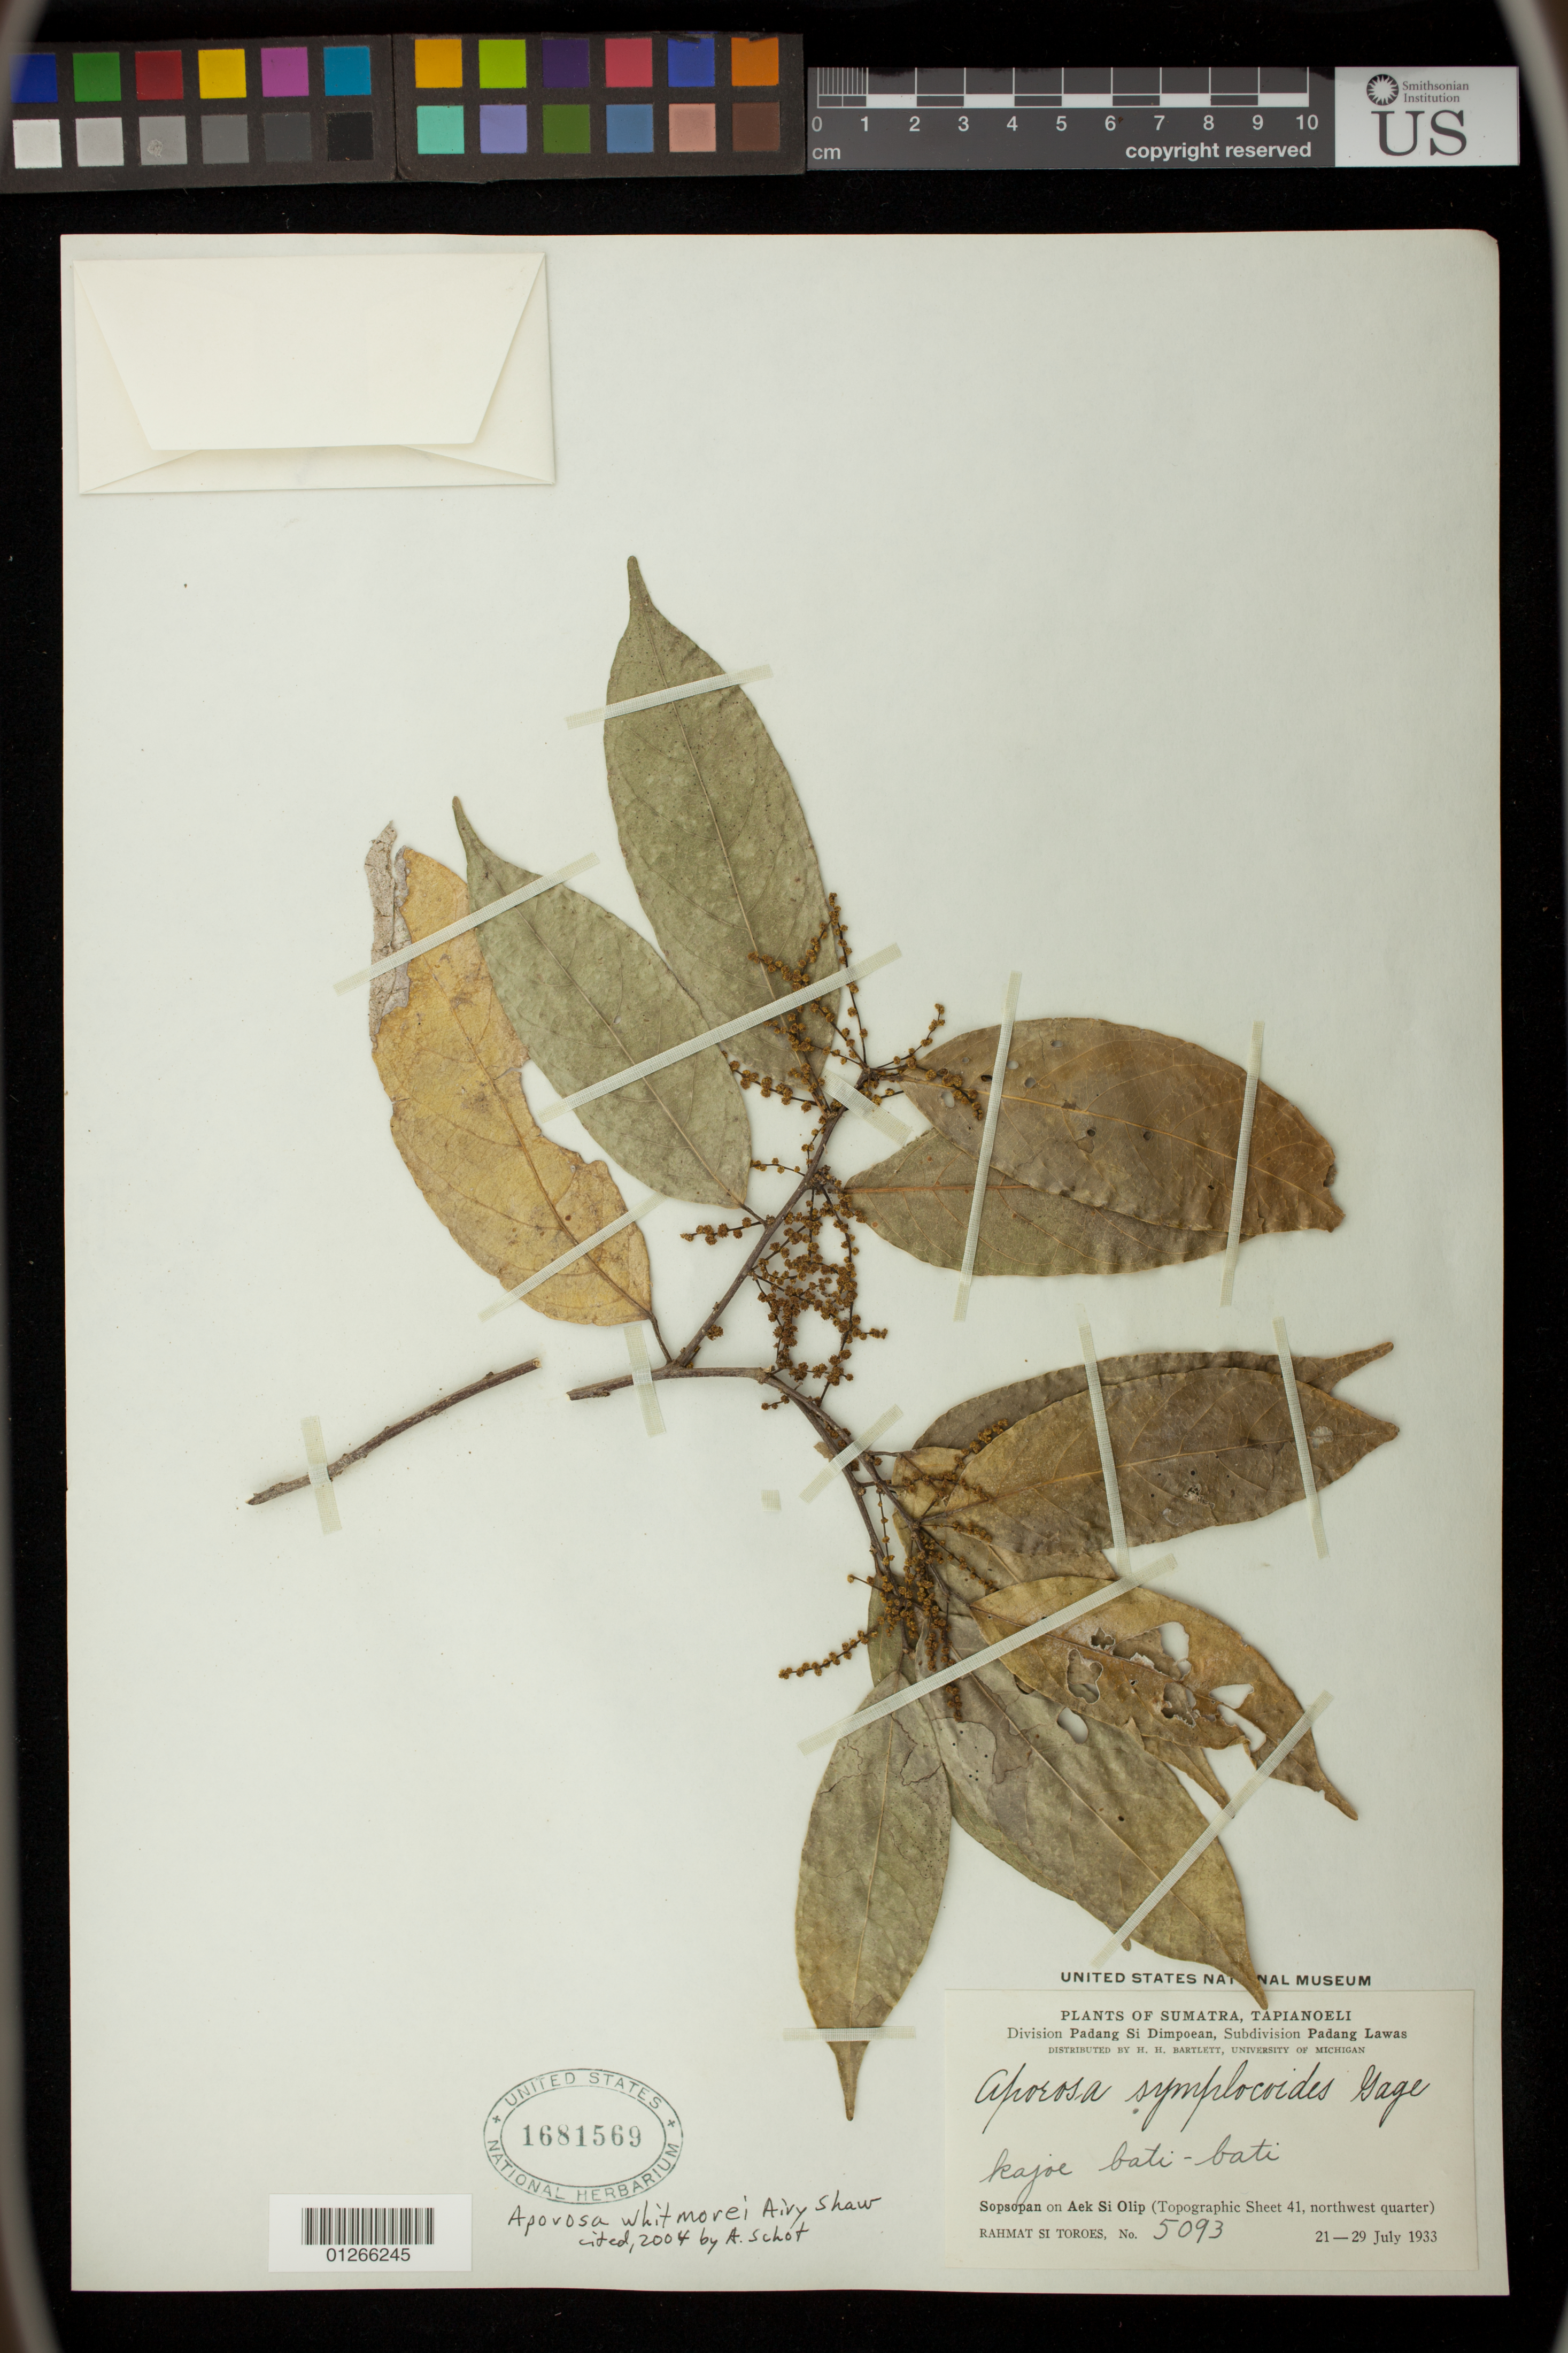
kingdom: Plantae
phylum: Tracheophyta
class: Magnoliopsida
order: Malpighiales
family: Phyllanthaceae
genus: Aporosa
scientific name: Aporosa whitmorei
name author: Airy Shaw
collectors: Rahmat Si Boeea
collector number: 5093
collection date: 1933-07-21/1933-07-29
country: Indonesia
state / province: Sumatra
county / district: Sumatera Utara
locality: Sumatra, Tapianoeli [Tapanuli]. Division Padang Si Dimpoean [Sidempuan], Subdivision Padang Lawas. Sopsopan [Sosopan] on Aek Si Olip [Siolip] (Topographic Sheet 41, northwest quarter).